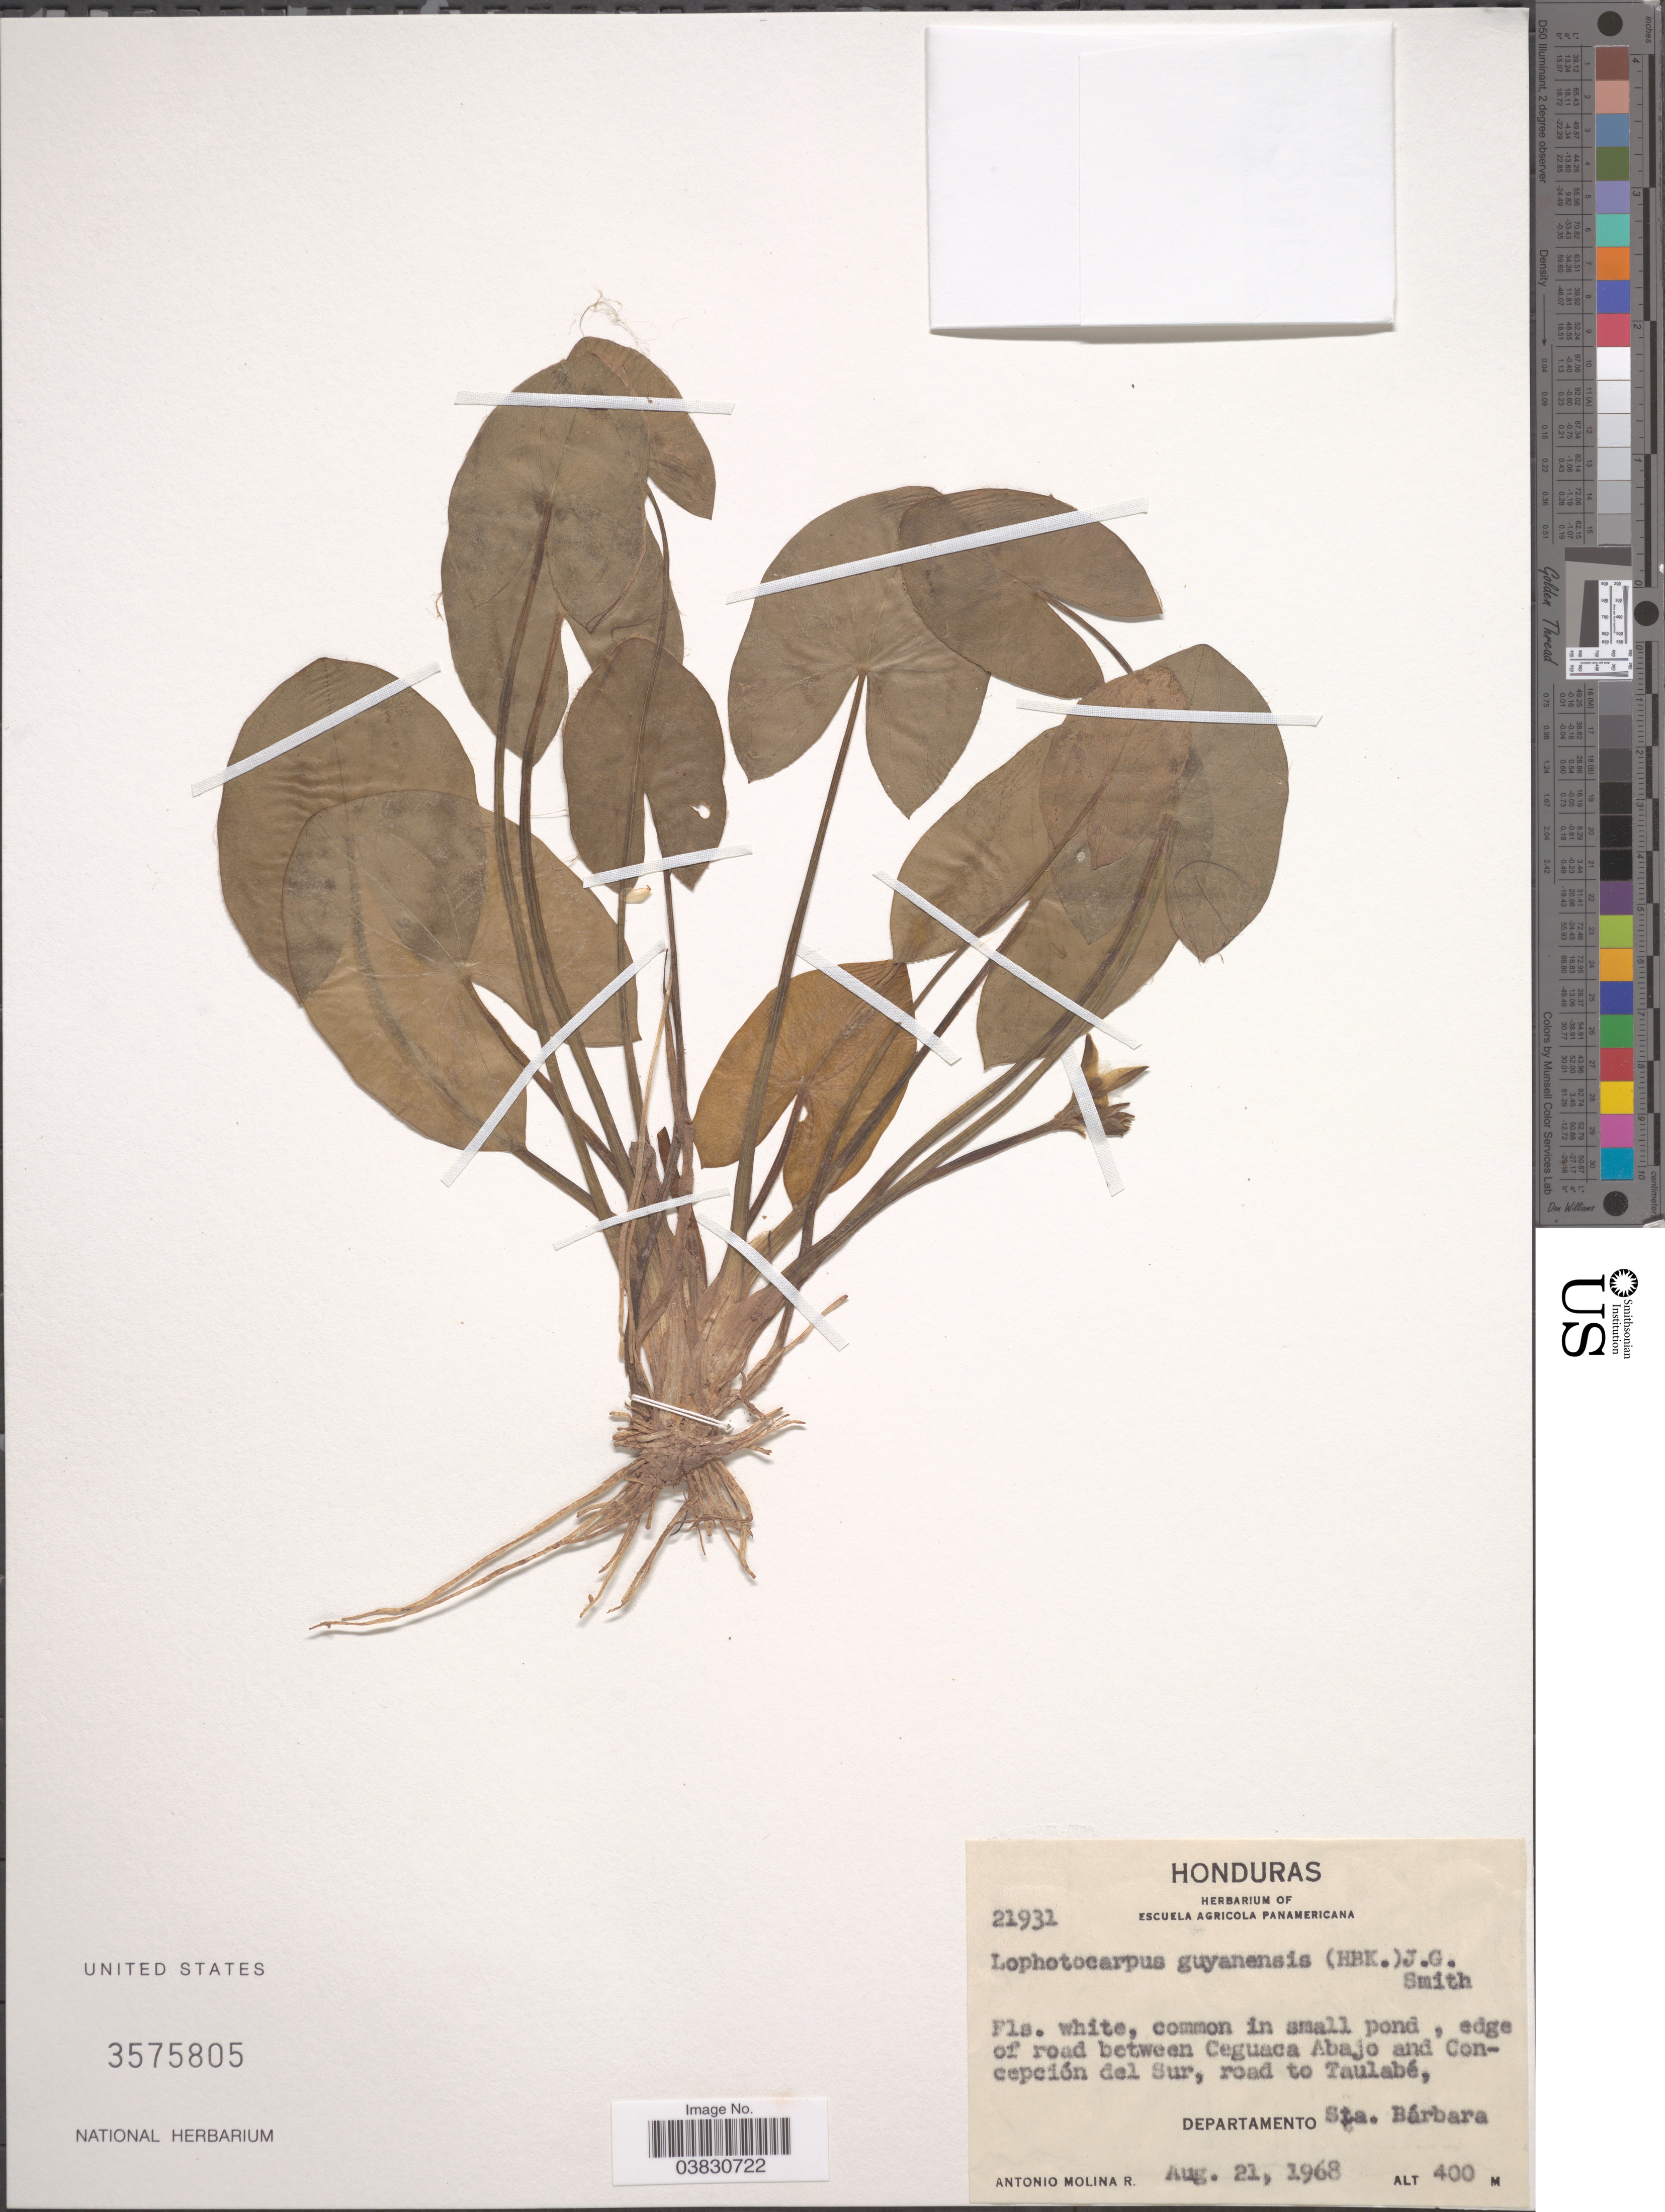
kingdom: Plantae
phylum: Tracheophyta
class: Liliopsida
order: Alismatales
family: Alismataceae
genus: Sagittaria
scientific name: Sagittaria guayanensis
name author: Kunth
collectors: A. Molina R.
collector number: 21931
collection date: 1968-08-21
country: Honduras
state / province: Santa Barbara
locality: Edge of road between Ceguaca Abajo and Concepción del Sur, road to Taulabé, Departamento Sta. Bárbara.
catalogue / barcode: US 3575805